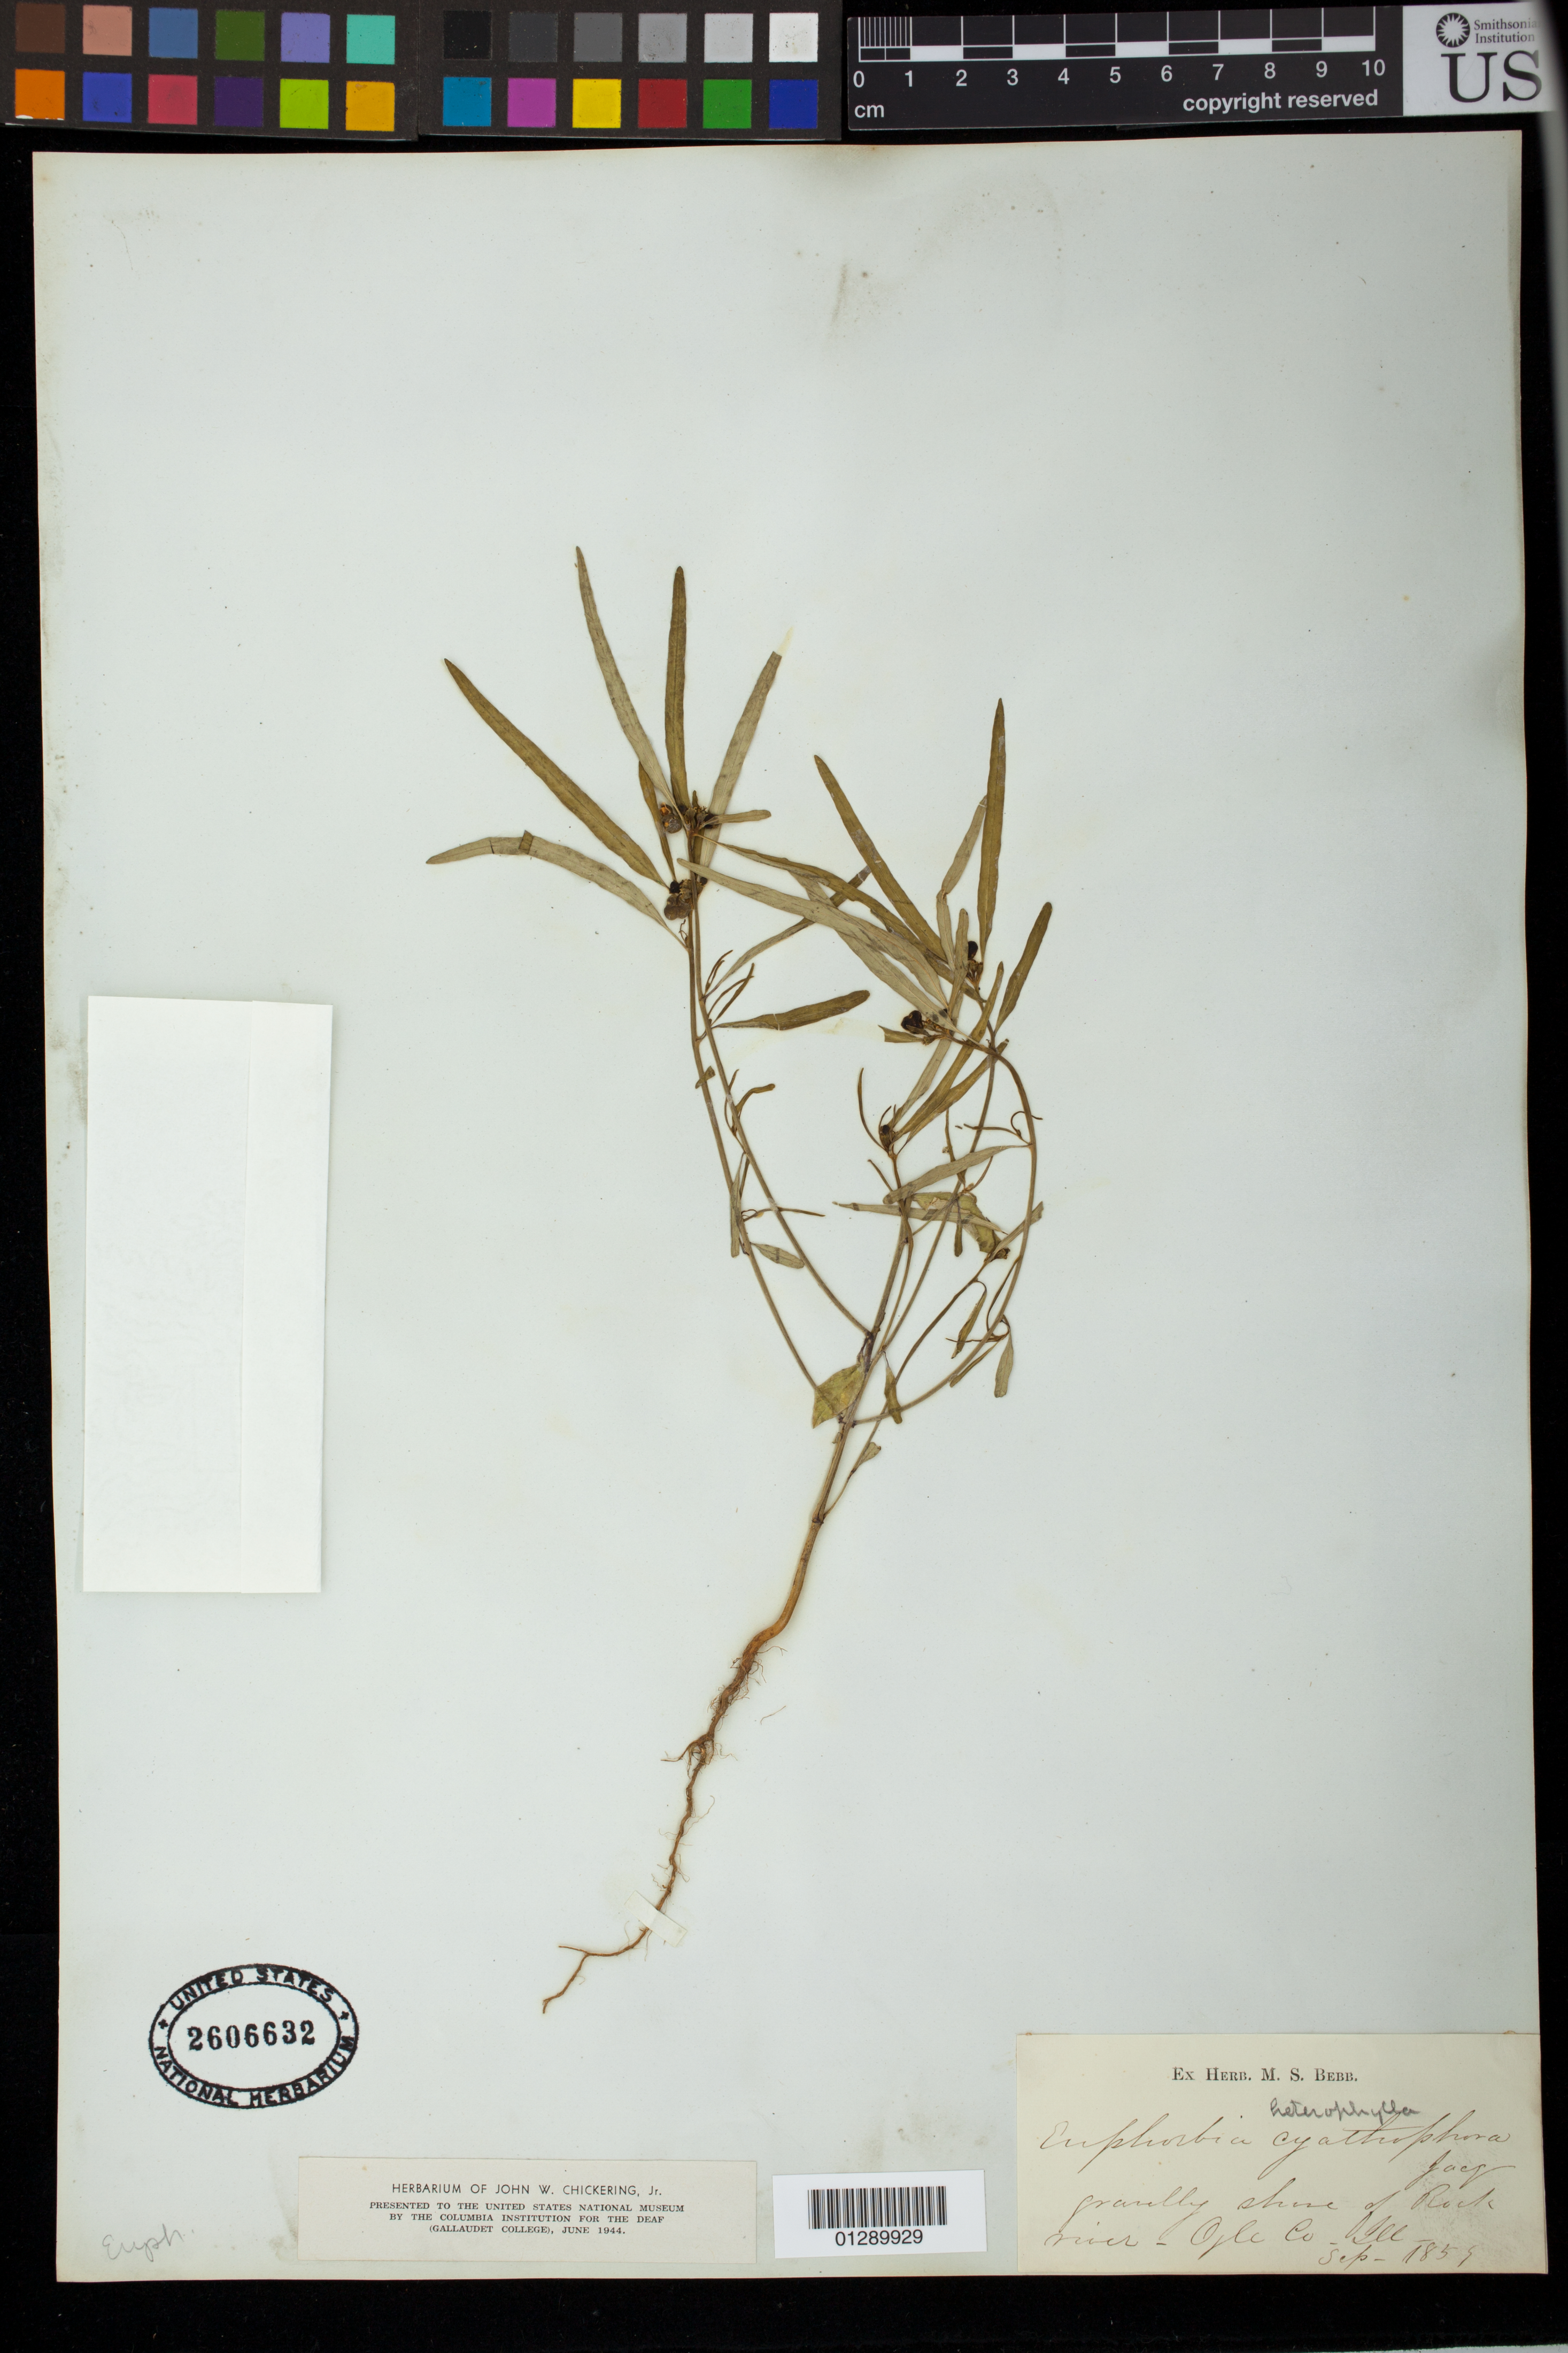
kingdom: Plantae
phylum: Tracheophyta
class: Magnoliopsida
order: Malpighiales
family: Euphorbiaceae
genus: Euphorbia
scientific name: Euphorbia heterophylla var. cyathophora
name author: (Murr.) Griseb.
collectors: M. Bebb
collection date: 1859-09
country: United States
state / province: Illinois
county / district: Ogle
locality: Rock River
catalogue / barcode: US 2606632